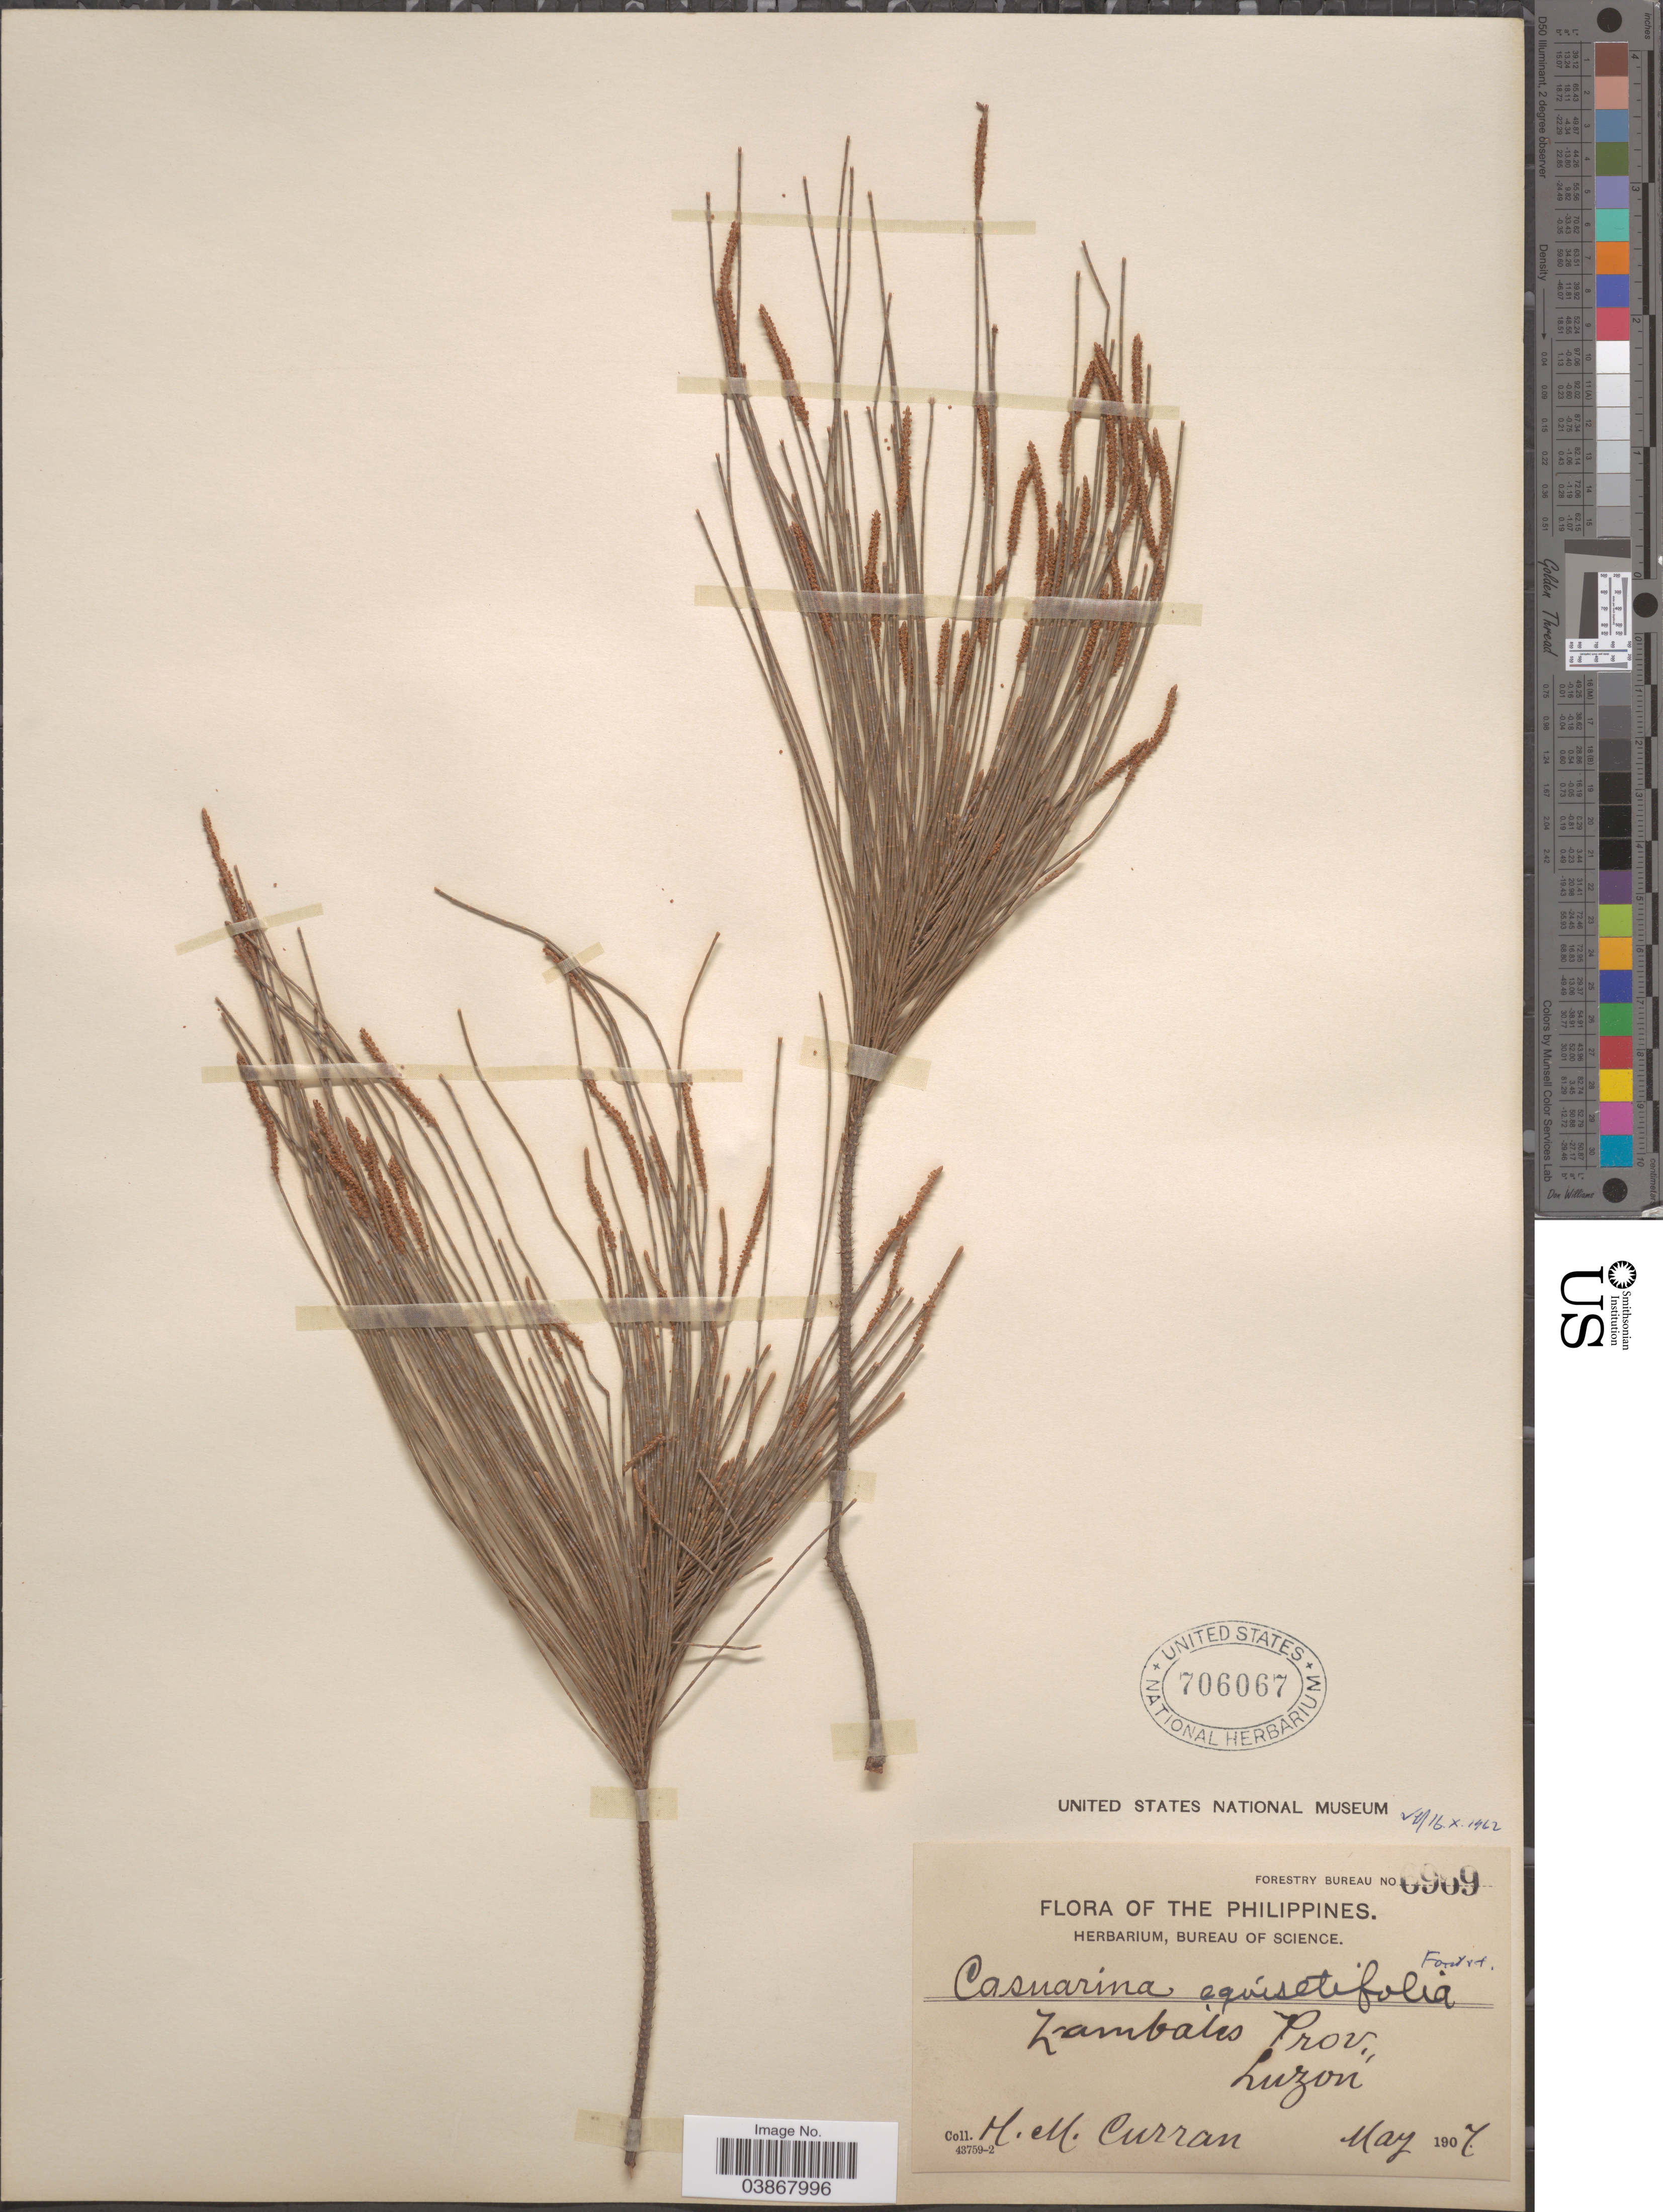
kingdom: Plantae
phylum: Tracheophyta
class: Magnoliopsida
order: Fagales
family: Casuarinaceae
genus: Casuarina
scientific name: Casuarina equisetifolia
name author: L.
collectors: H. M. Curran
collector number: Forestry Bureau 6969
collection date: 1907-05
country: Philippines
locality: Zambales Prov., Luzon.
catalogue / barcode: US 706067